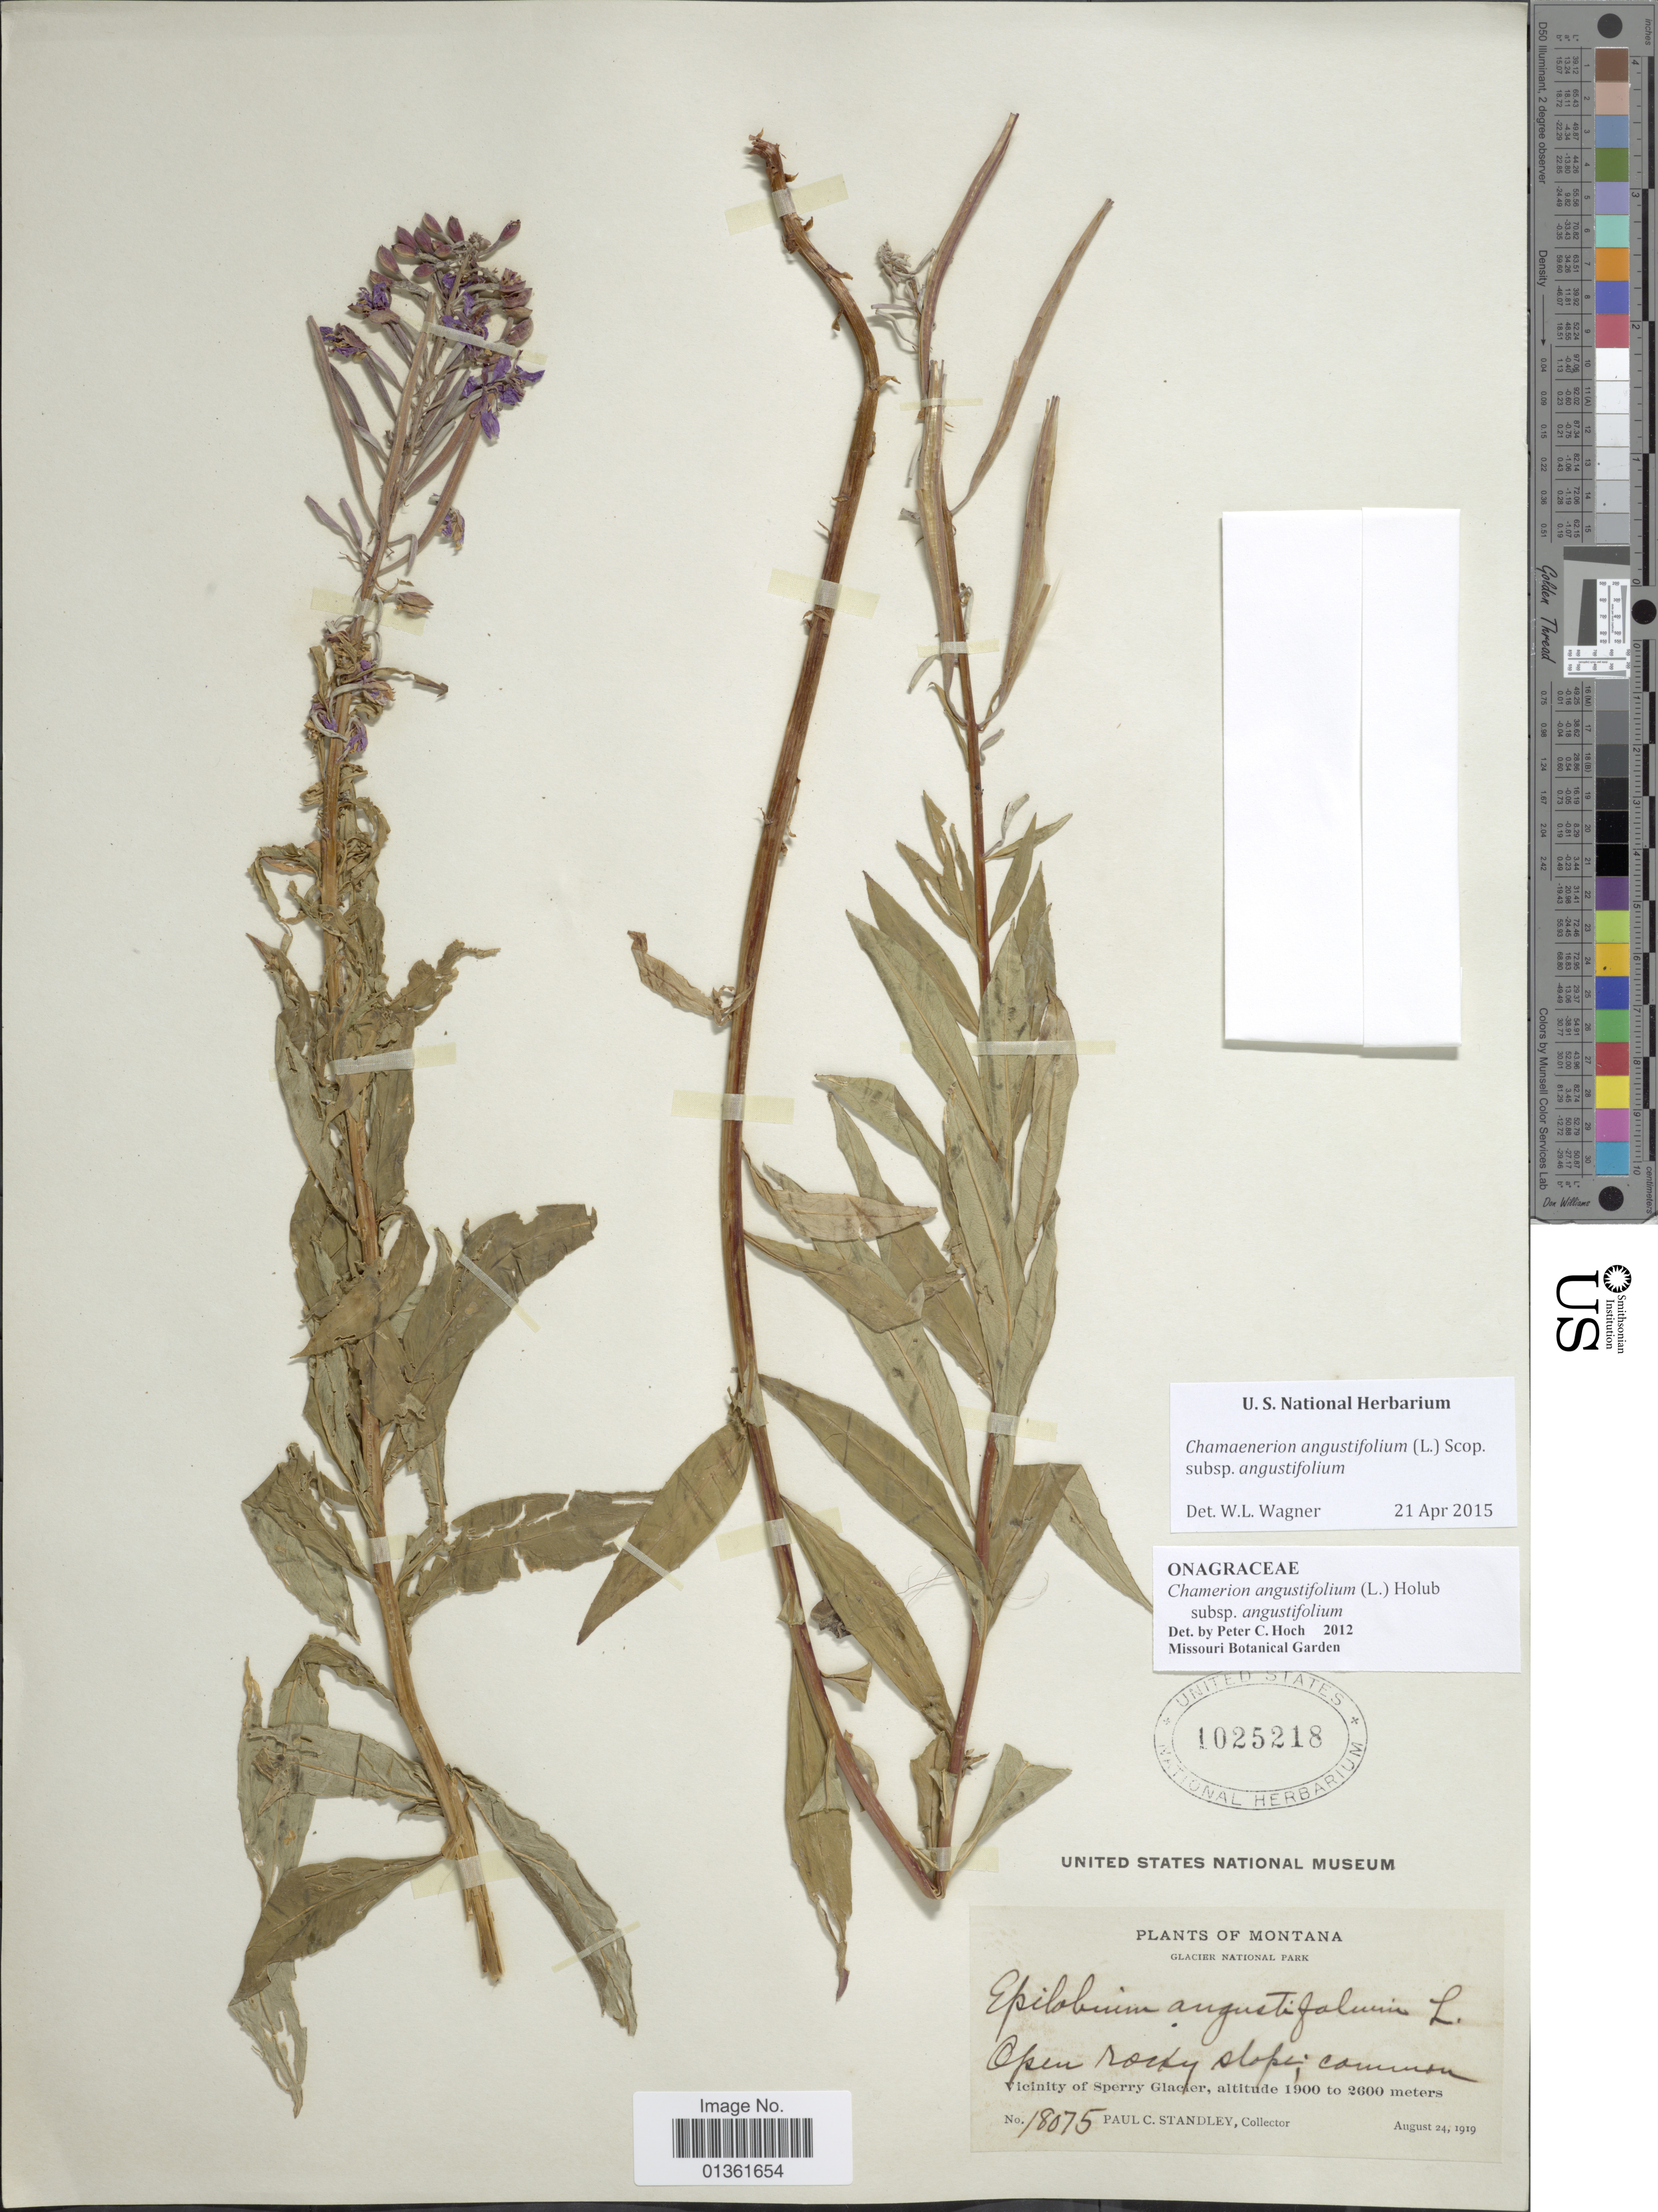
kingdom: Plantae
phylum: Tracheophyta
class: Magnoliopsida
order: Myrtales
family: Onagraceae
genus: Chamaenerion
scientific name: Chamaenerion angustifolium subsp. angustifolium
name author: (L.) Scop.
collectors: P. C. Standley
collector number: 18075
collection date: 1919-08-24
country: United States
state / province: Montana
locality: Vicinity of Sperry Glacier.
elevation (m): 1900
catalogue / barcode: US 1025218